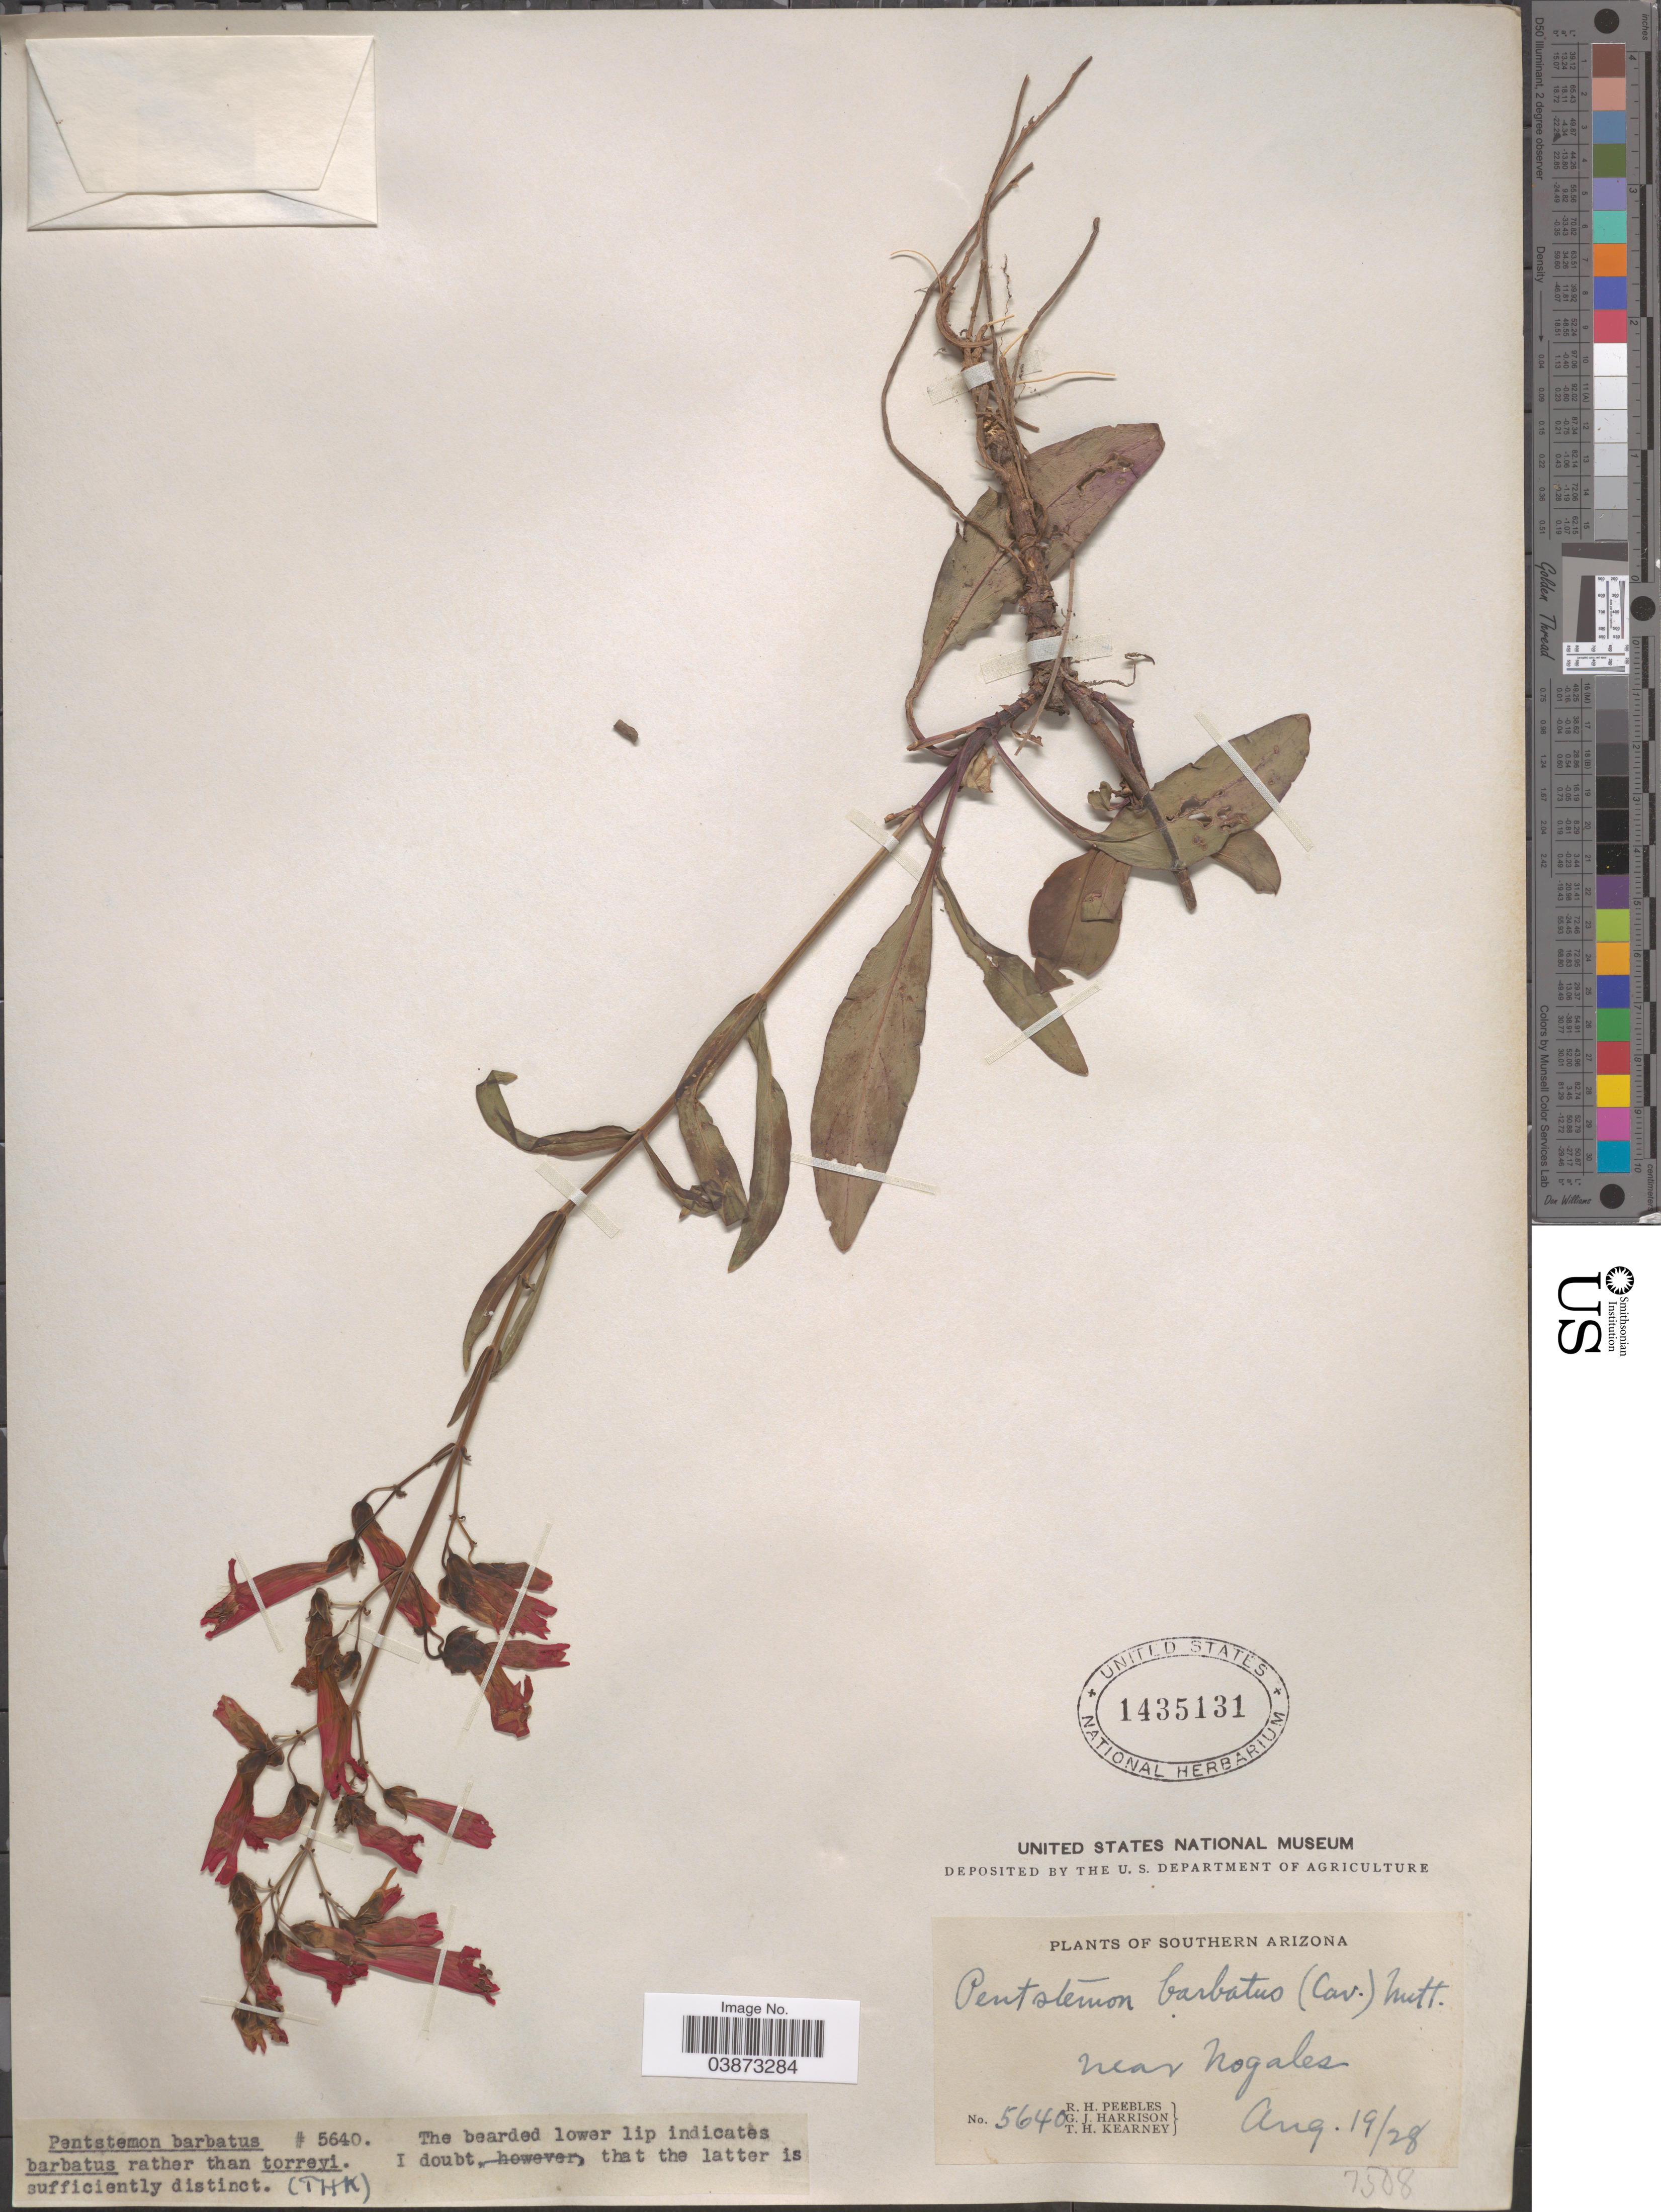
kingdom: Plantae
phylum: Tracheophyta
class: Magnoliopsida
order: Lamiales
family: Plantaginaceae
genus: Penstemon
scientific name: Penstemon barbatus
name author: (Cav.) Roth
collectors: R. H. Peebles, G. J. Harrison & T. H. Kearney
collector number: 5640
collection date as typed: Transcribed d/m/y: 19/8/28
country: United States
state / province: Arizona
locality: Southern Arizona. Near Nogales.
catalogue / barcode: US 1435131